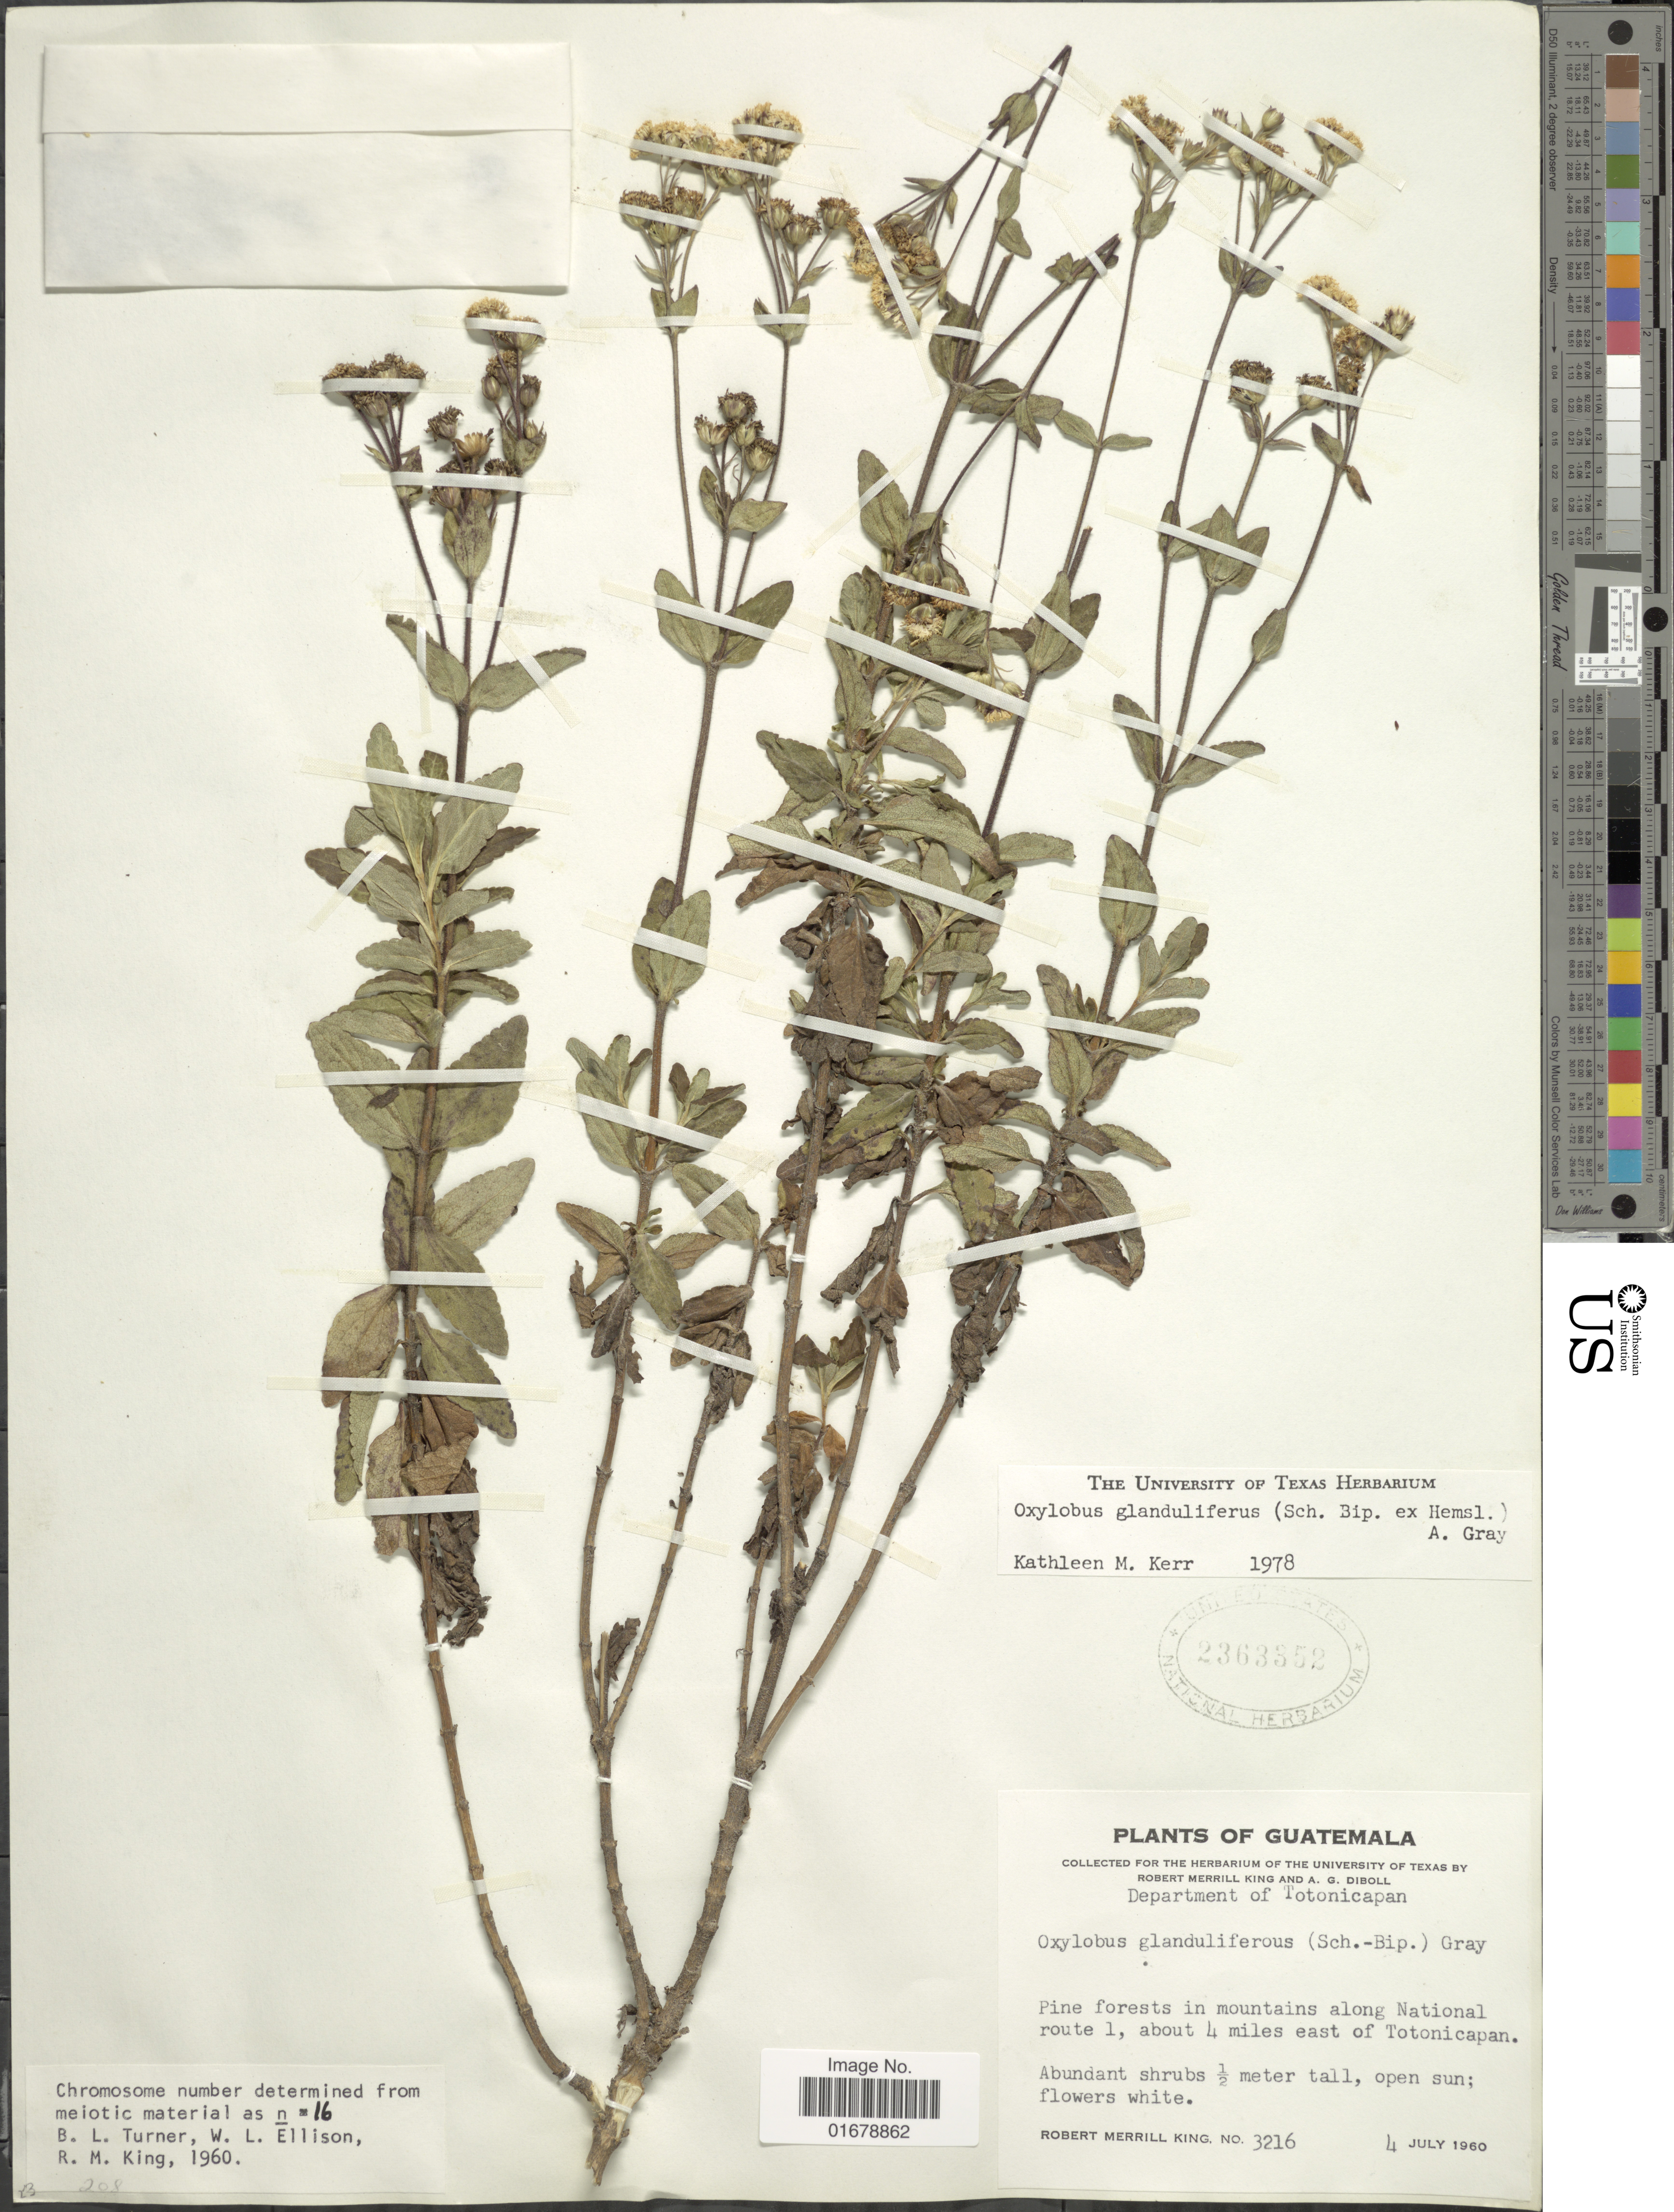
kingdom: Plantae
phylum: Tracheophyta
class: Magnoliopsida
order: Asterales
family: Asteraceae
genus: Oxylobus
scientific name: Oxylobus glanduliferus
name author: (Sch. Bip.) A. Gray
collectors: R. M. King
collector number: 3216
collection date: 1960-07-04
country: Guatemala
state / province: Totonicapan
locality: Guatemala. Department of Totonicapan. Pine forests in mountains along National route 1, about 4 miles east of TTotonicapan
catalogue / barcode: US 2363352